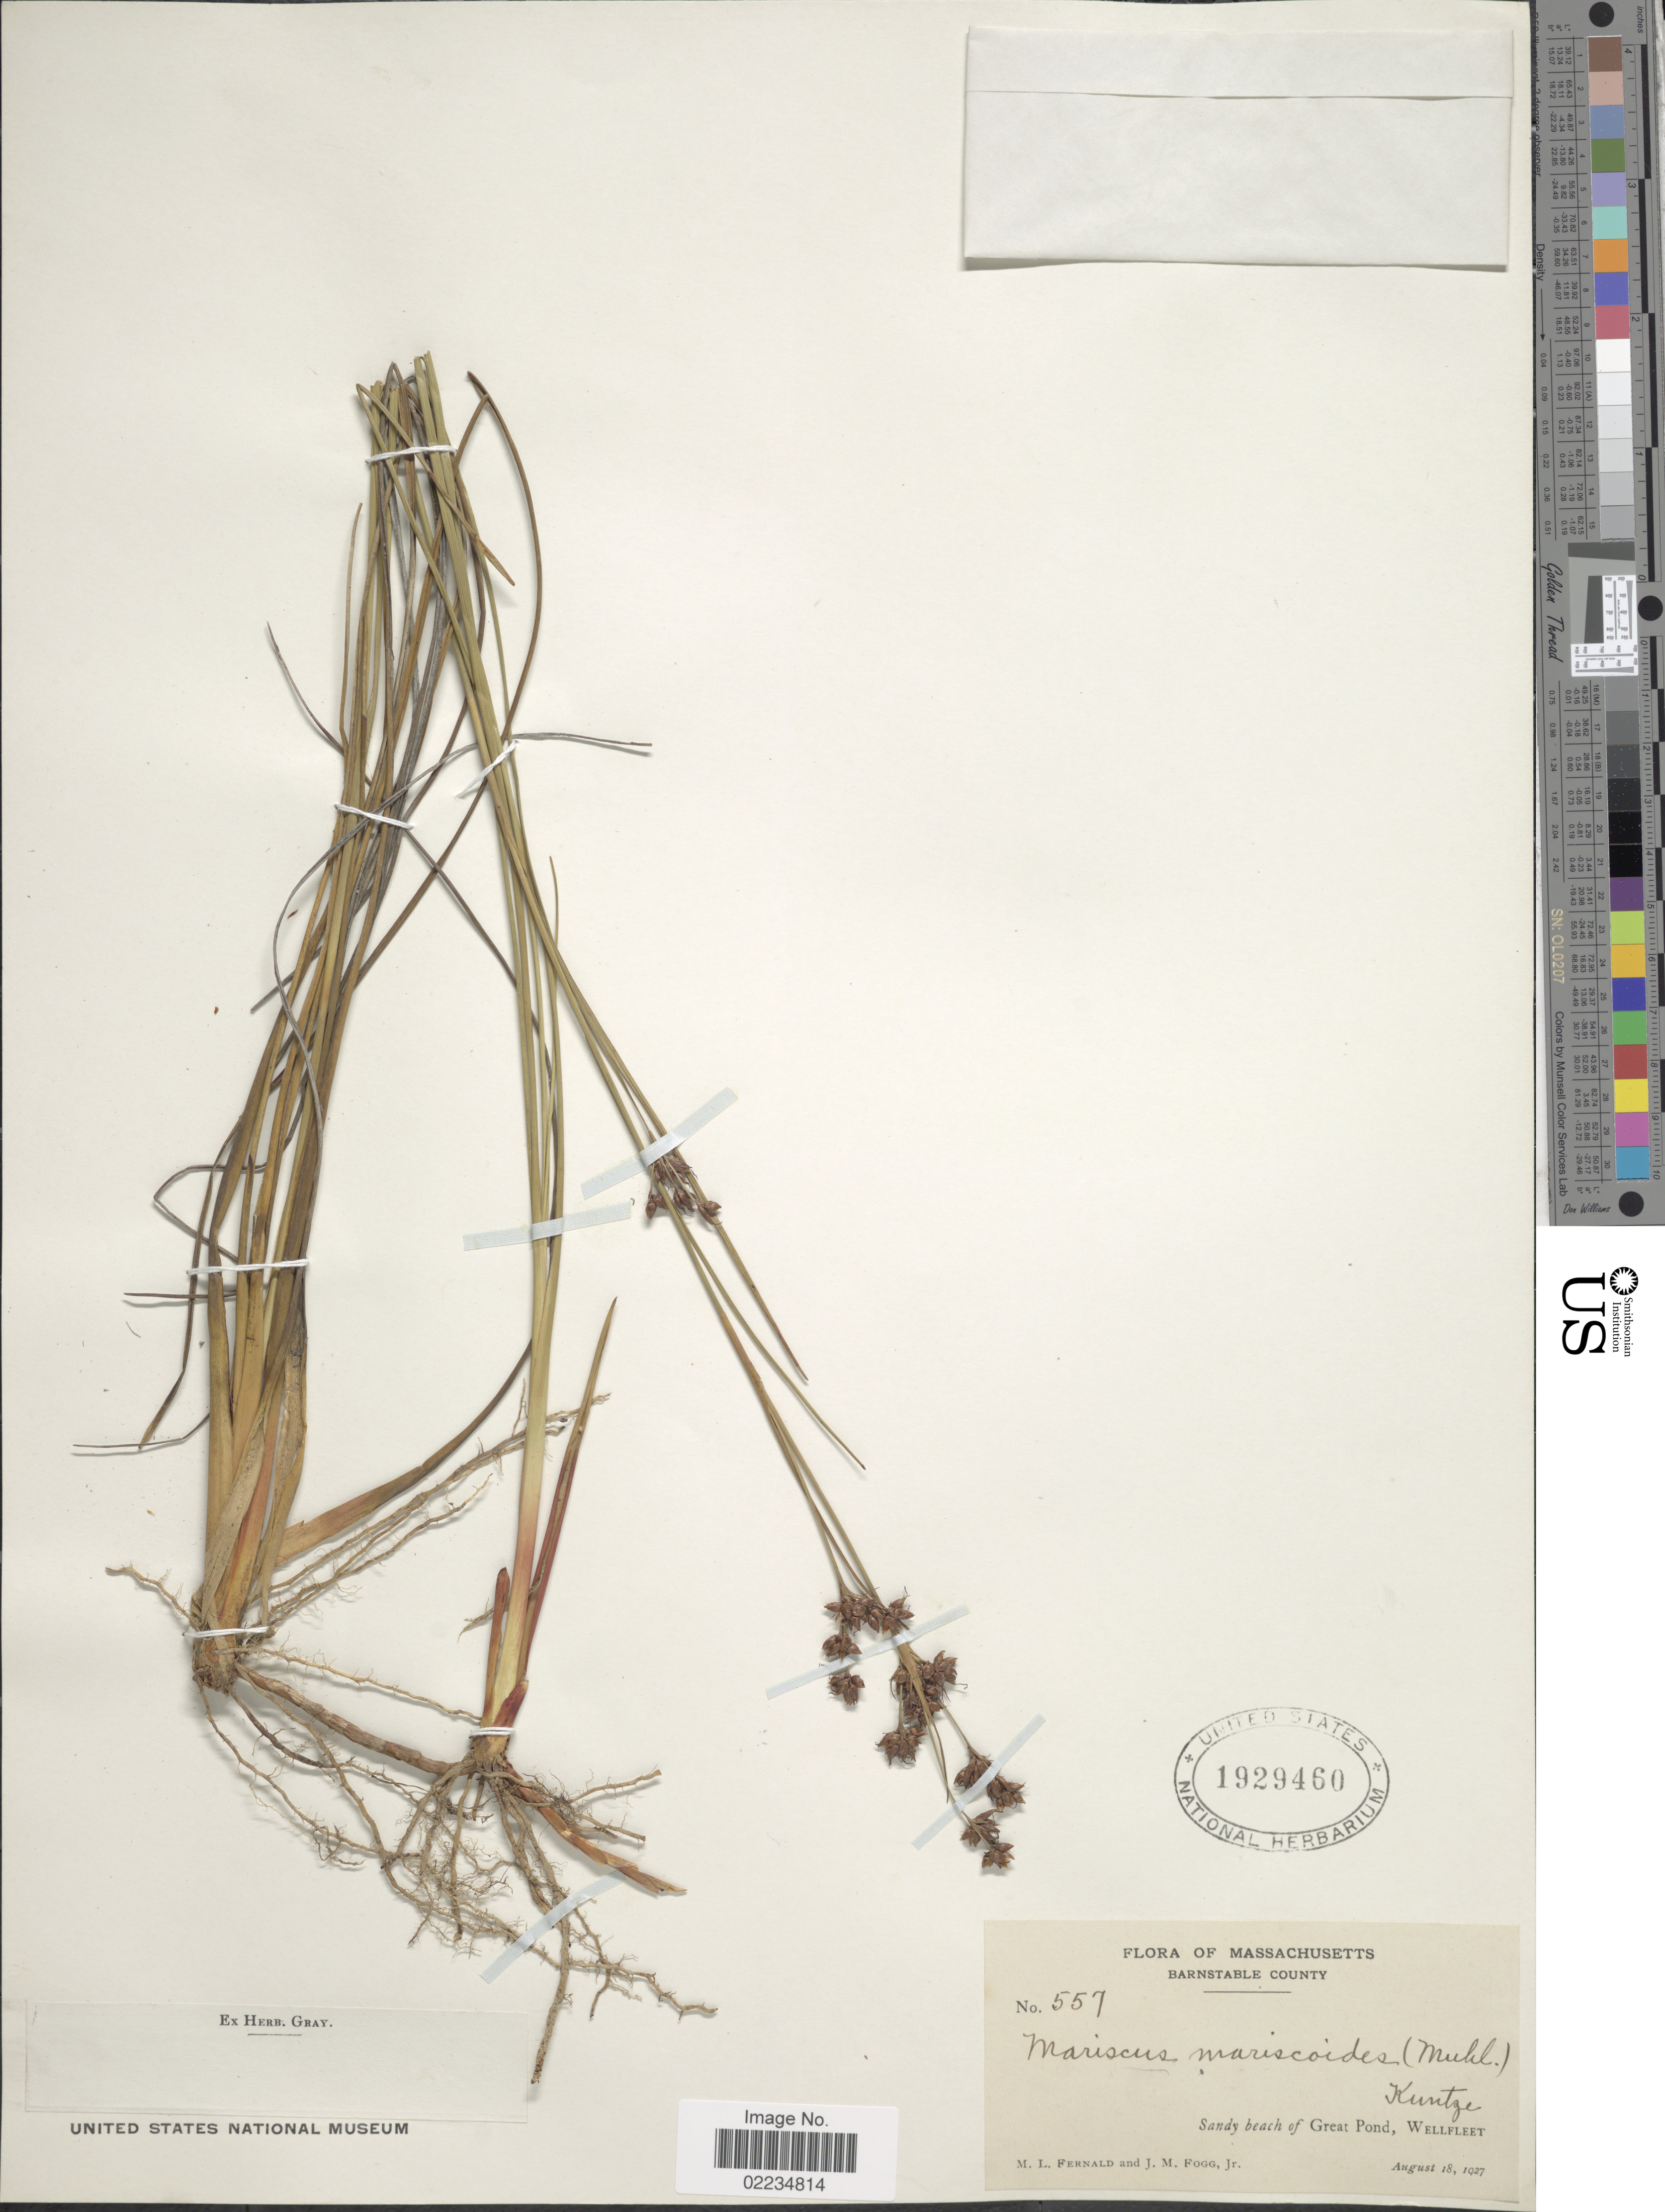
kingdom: Plantae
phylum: Tracheophyta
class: Liliopsida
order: Poales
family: Cyperaceae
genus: Cladium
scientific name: Cladium mariscoides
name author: (Muhl.) Torr.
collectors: M. L. Fernald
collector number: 557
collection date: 1927-08-18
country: United States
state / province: Massachusetts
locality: Barnstable County, Sandy beach of Great Pond, We;;fleet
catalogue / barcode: US 1929460